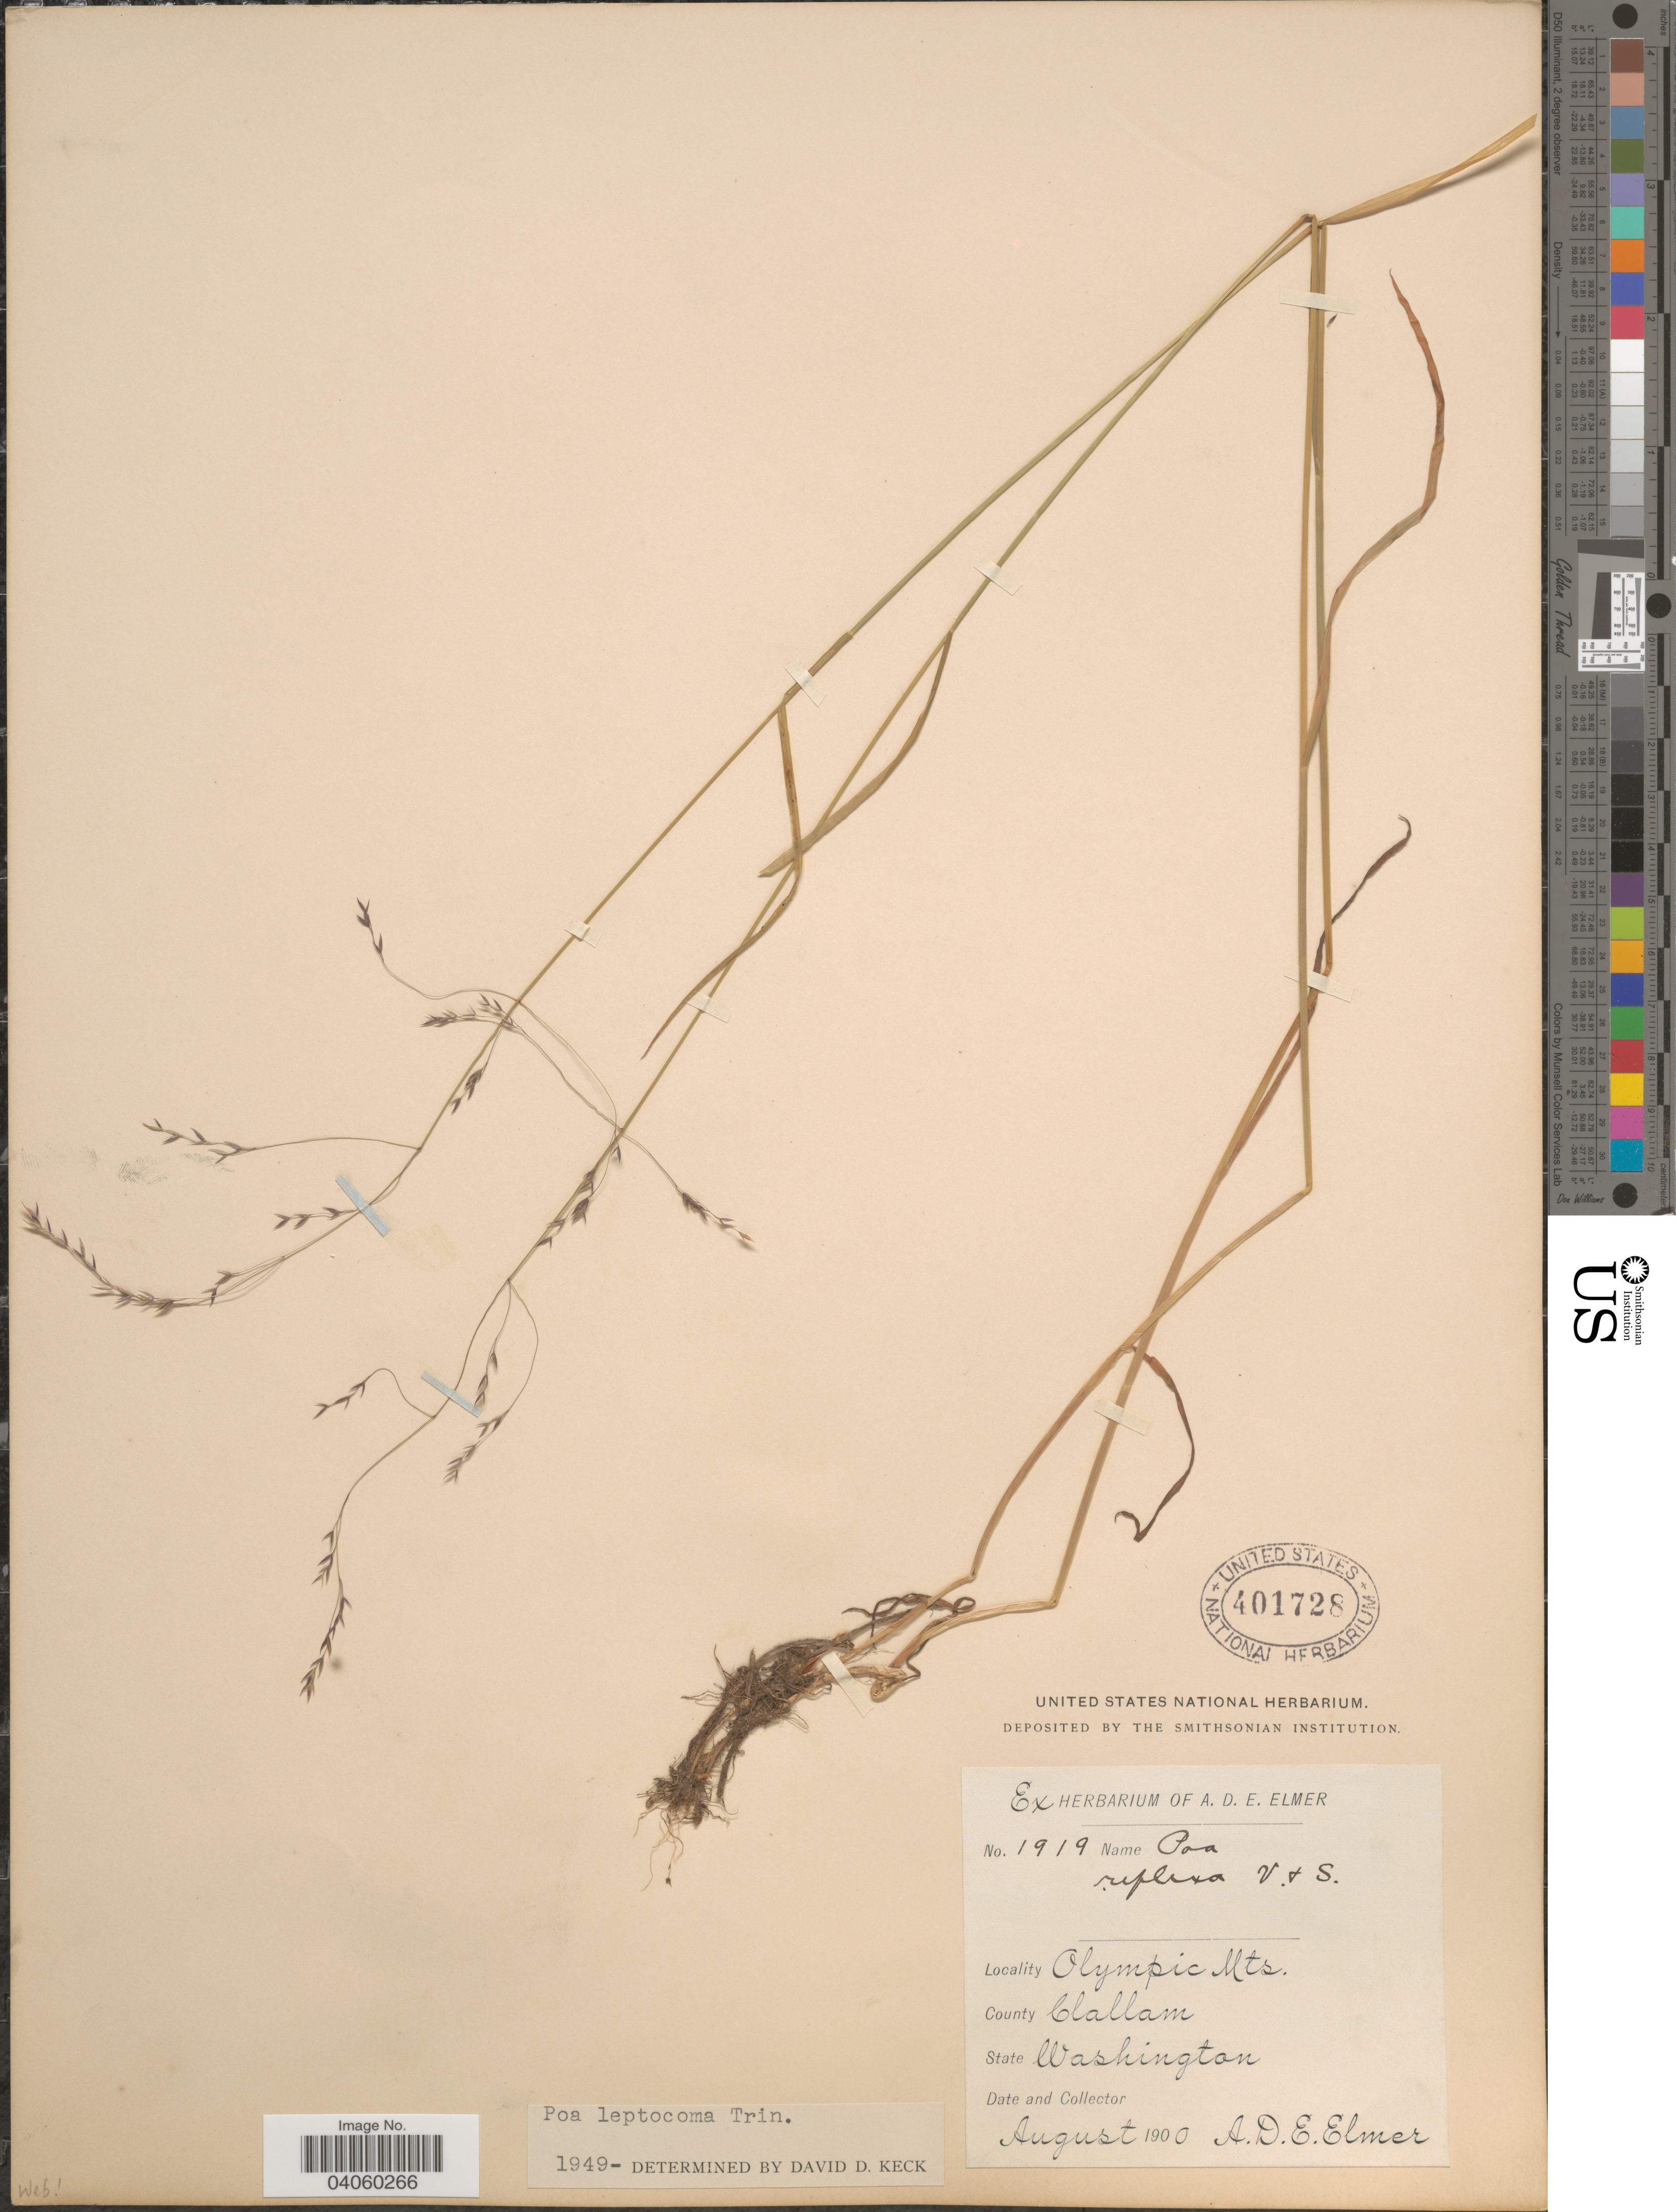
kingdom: Plantae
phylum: Tracheophyta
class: Liliopsida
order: Poales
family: Poaceae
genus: Poa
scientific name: Poa leptocoma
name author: Trin.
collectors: A. D. E. Elmer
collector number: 1919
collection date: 1900-08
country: United States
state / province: Washington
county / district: Clallam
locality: Olympic Mts. County Clallam.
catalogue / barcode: US 401728